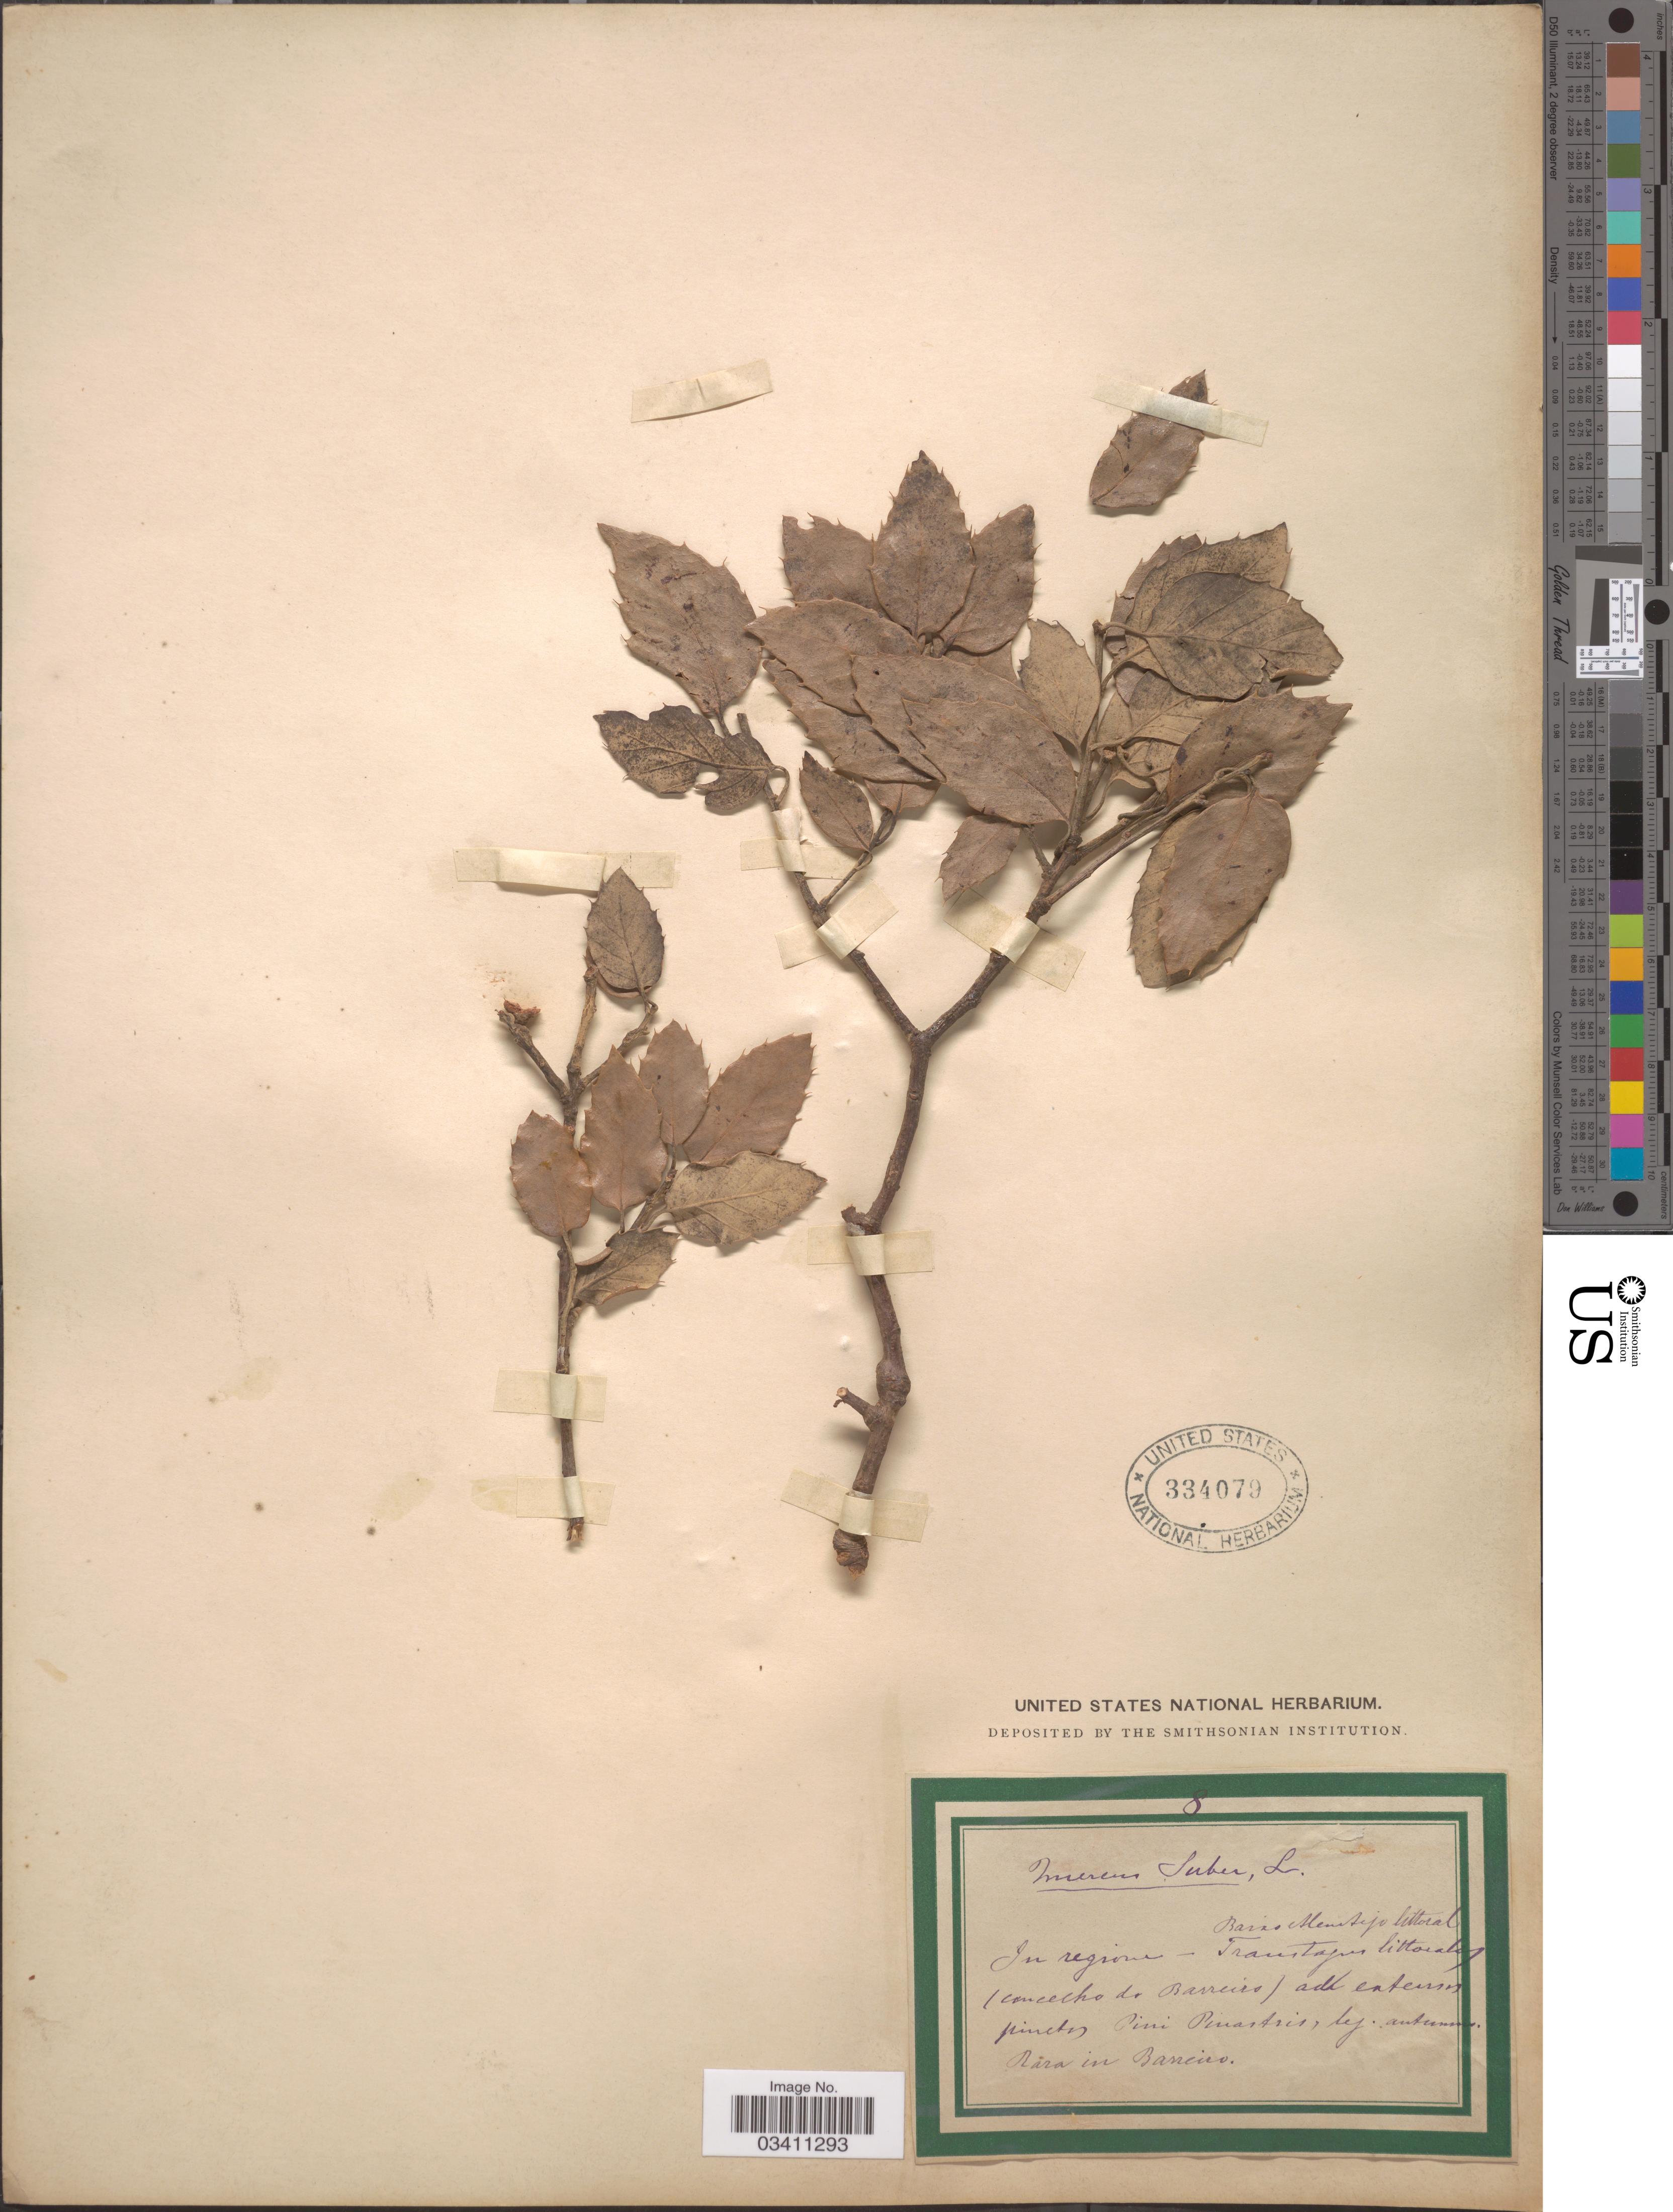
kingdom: Plantae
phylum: Tracheophyta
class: Magnoliopsida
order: Fagales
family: Fagaceae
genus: Quercus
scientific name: Quercus suber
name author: L.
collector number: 8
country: Portugal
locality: Baixo Menitejo littoral. In regione Transtagus littorales (cmelkho do Barreiro) adh entennin pinetis Pini Pinartris. [interpreted]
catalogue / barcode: US 334079